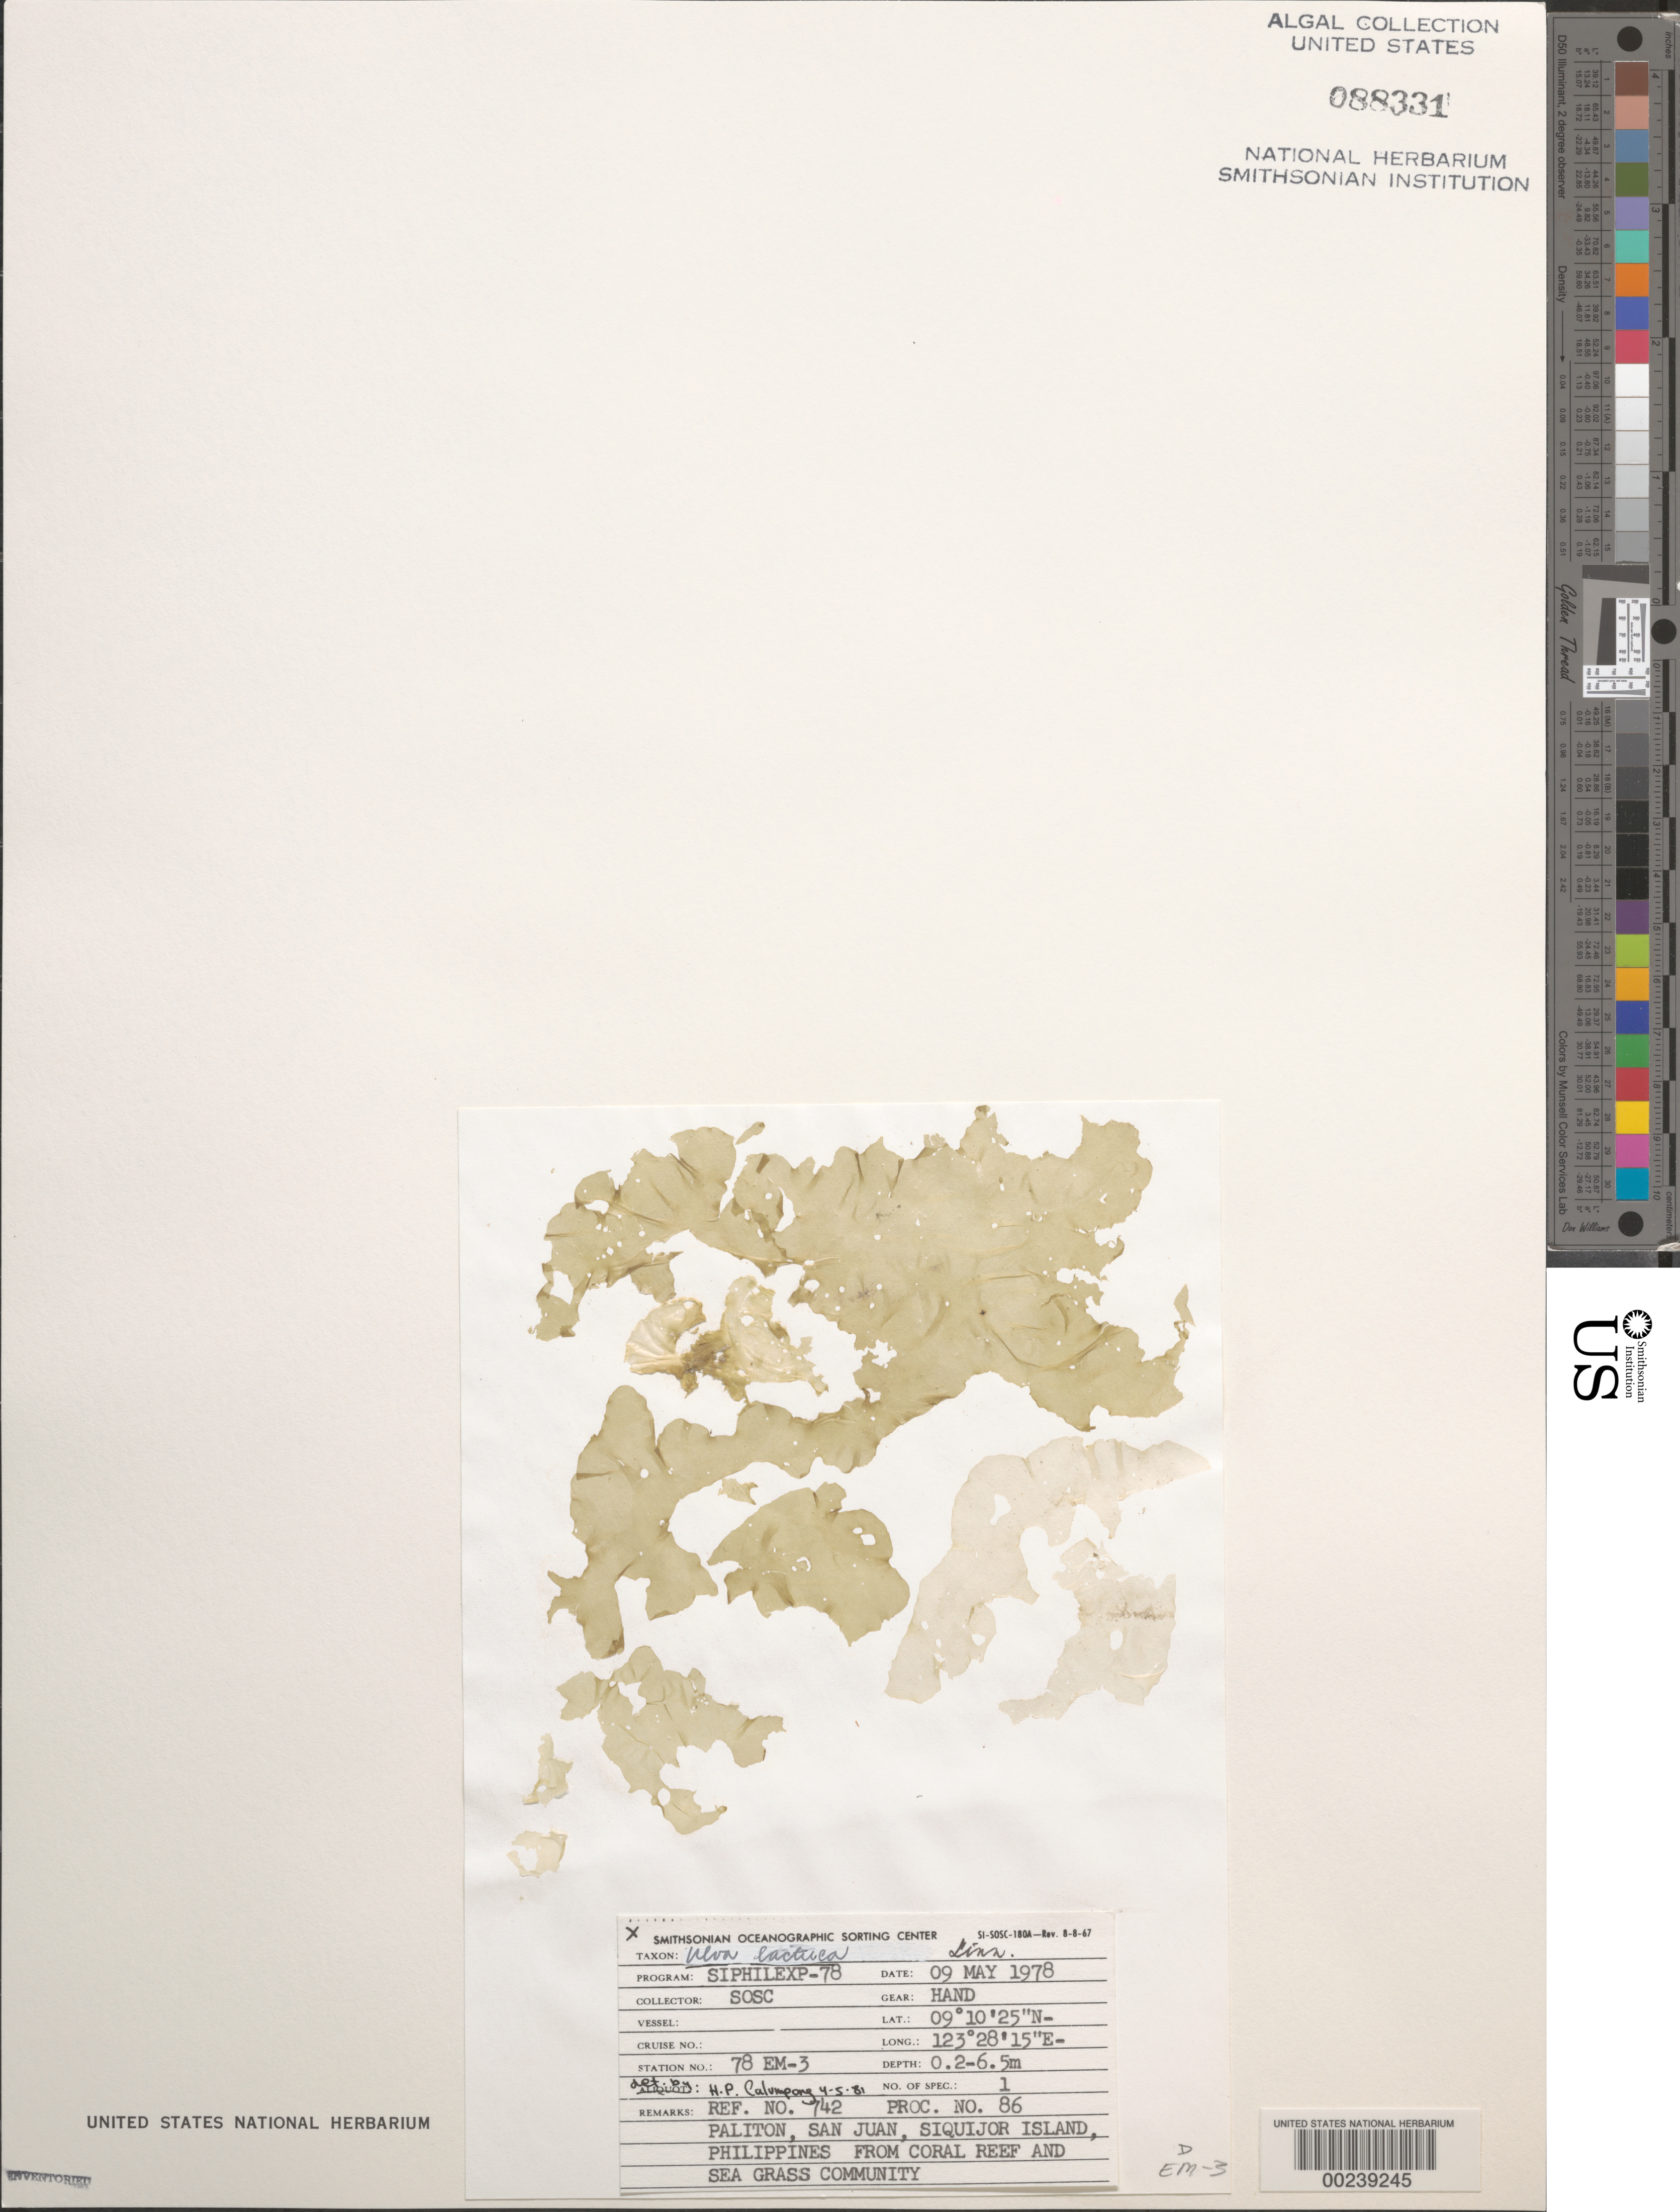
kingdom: Plantae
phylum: Chlorophyta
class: Ulvophyceae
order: Ulvales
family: Ulvaceae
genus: Ulva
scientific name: Ulva lactuca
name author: L.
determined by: Calumpong, H. P.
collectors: SOSC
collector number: Station 78 Em-3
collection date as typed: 09 May 1978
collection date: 1978-05-09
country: Philippines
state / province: Central Visayas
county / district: Siquijor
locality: Visayan. Paliton, san juan, siquijor island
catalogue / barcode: US 88331